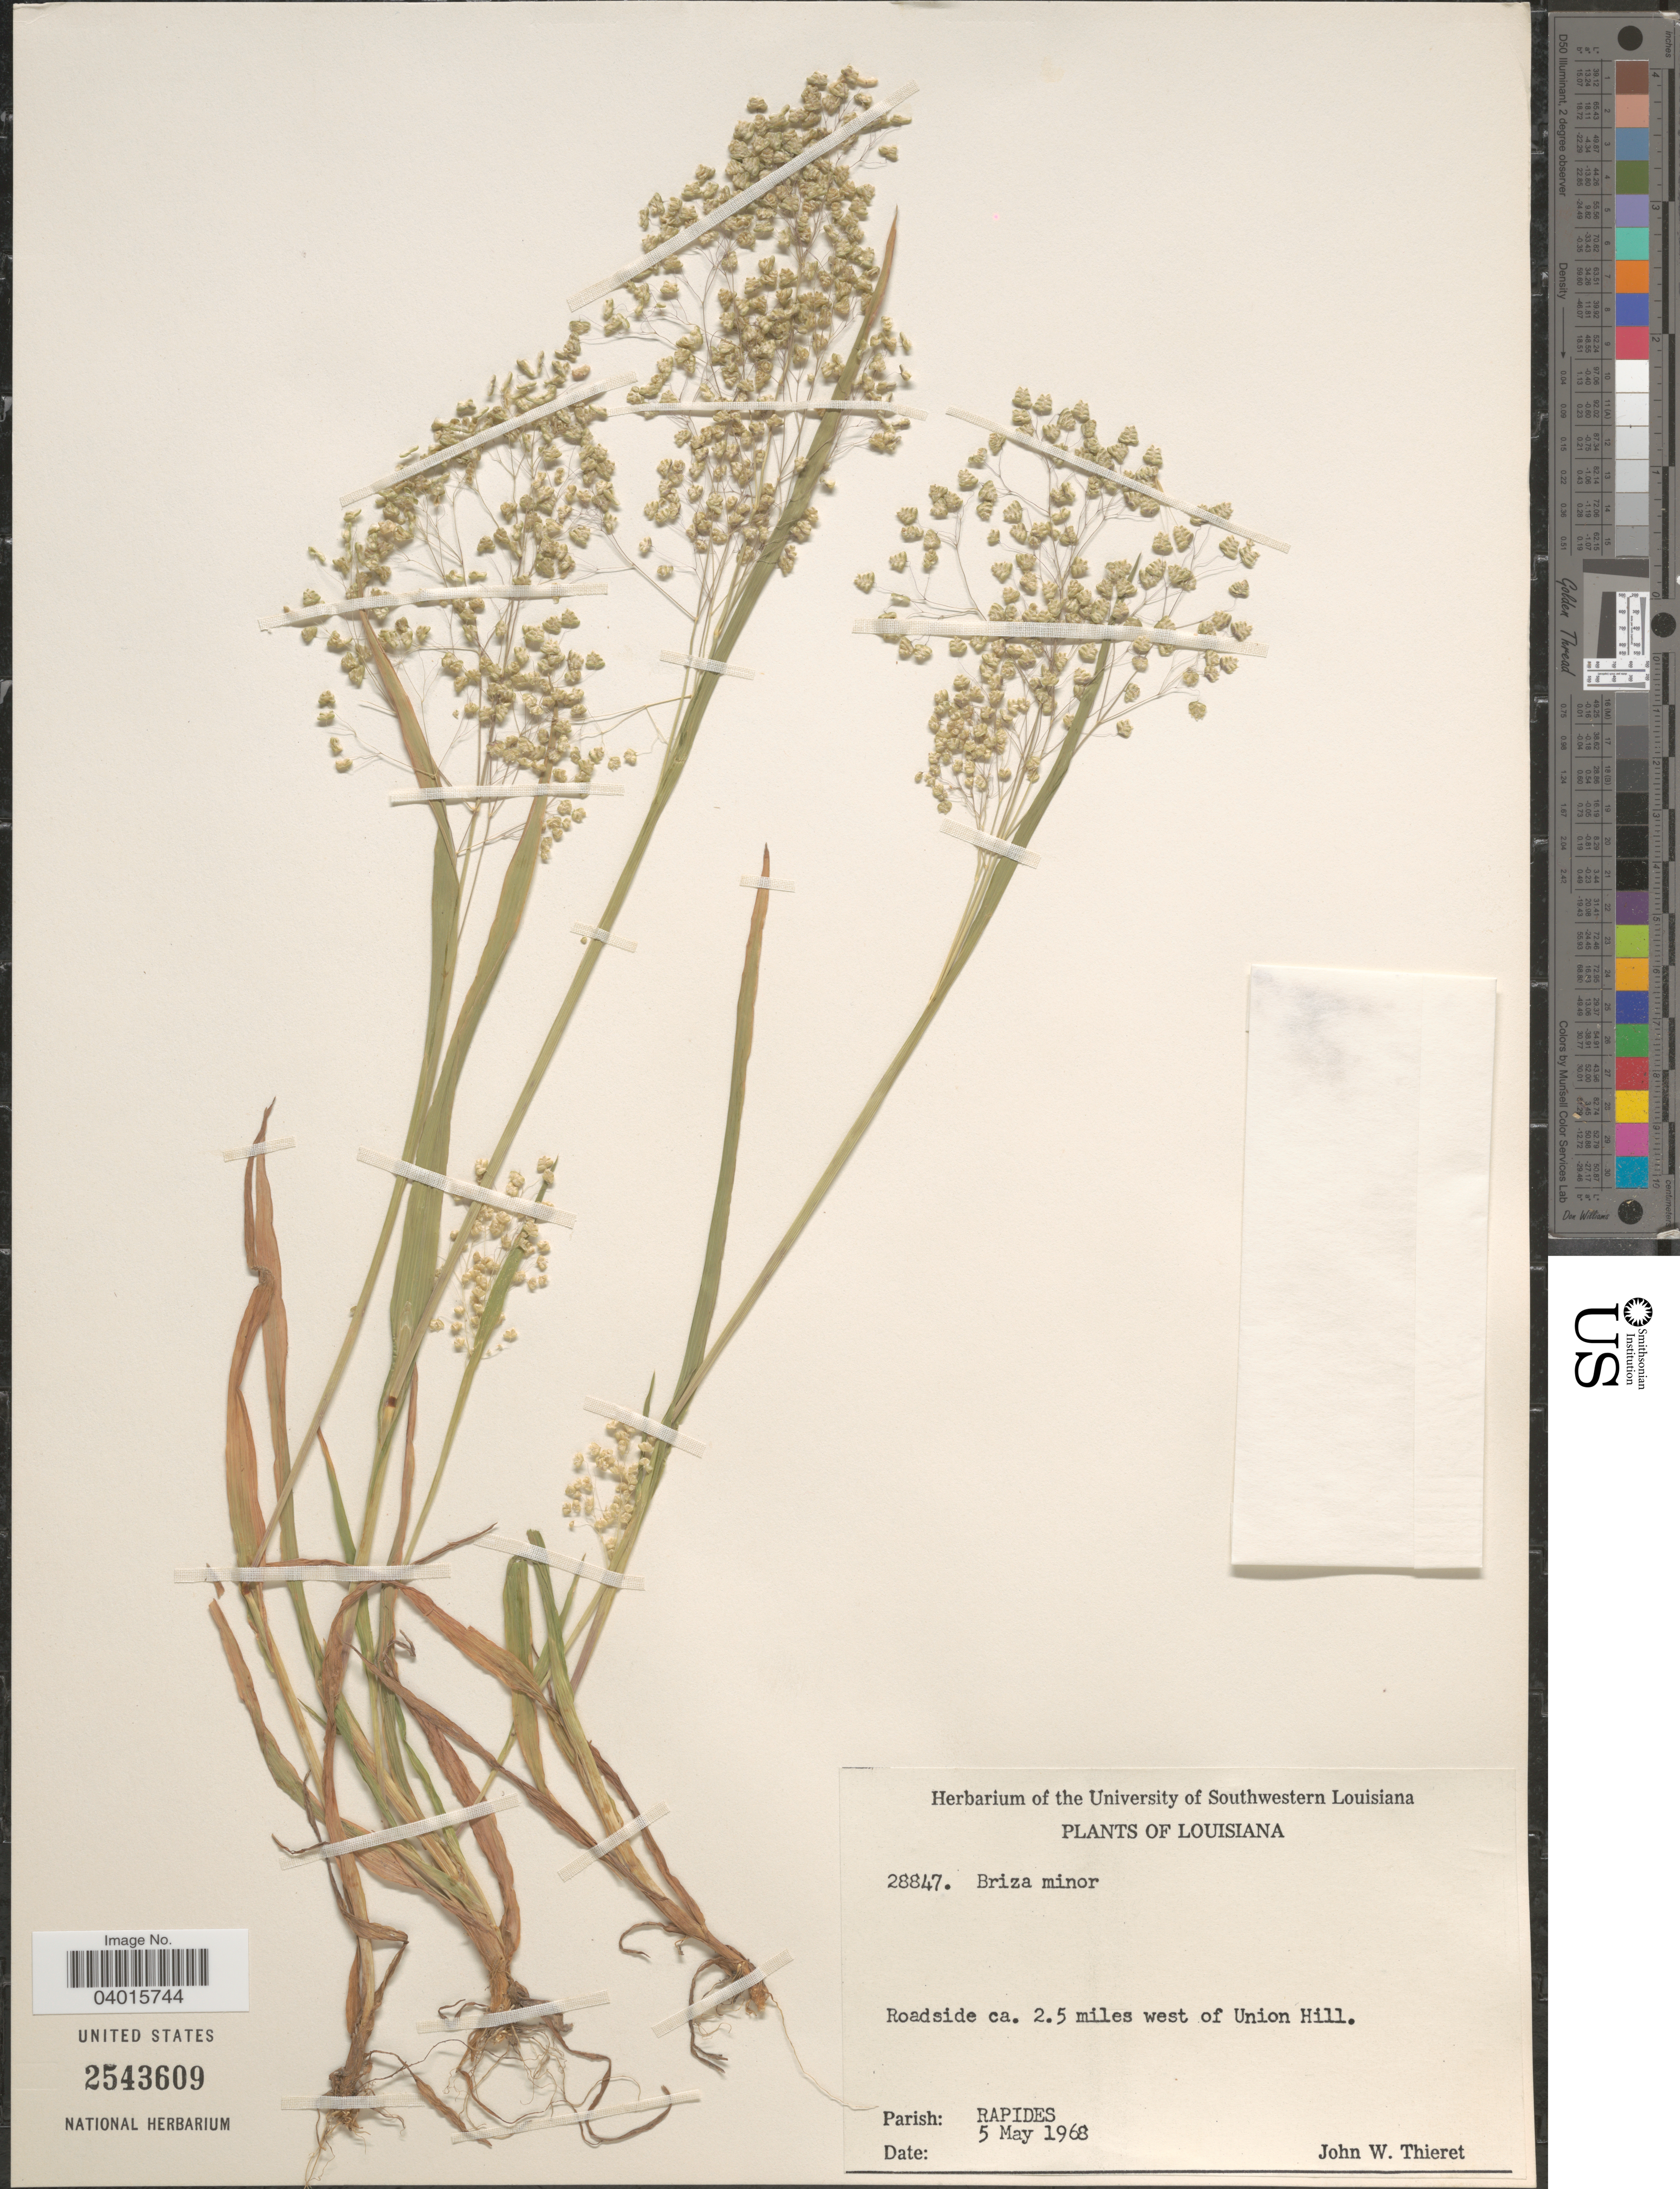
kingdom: Plantae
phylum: Tracheophyta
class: Liliopsida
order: Poales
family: Poaceae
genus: Briza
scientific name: Briza minor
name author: L.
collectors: J. W. Thieret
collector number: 28847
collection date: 1968-05-05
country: United States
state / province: Louisiana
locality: Roadside ca. 2.5 miles west of Union Hill. Parish: Rapides.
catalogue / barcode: US 2543609